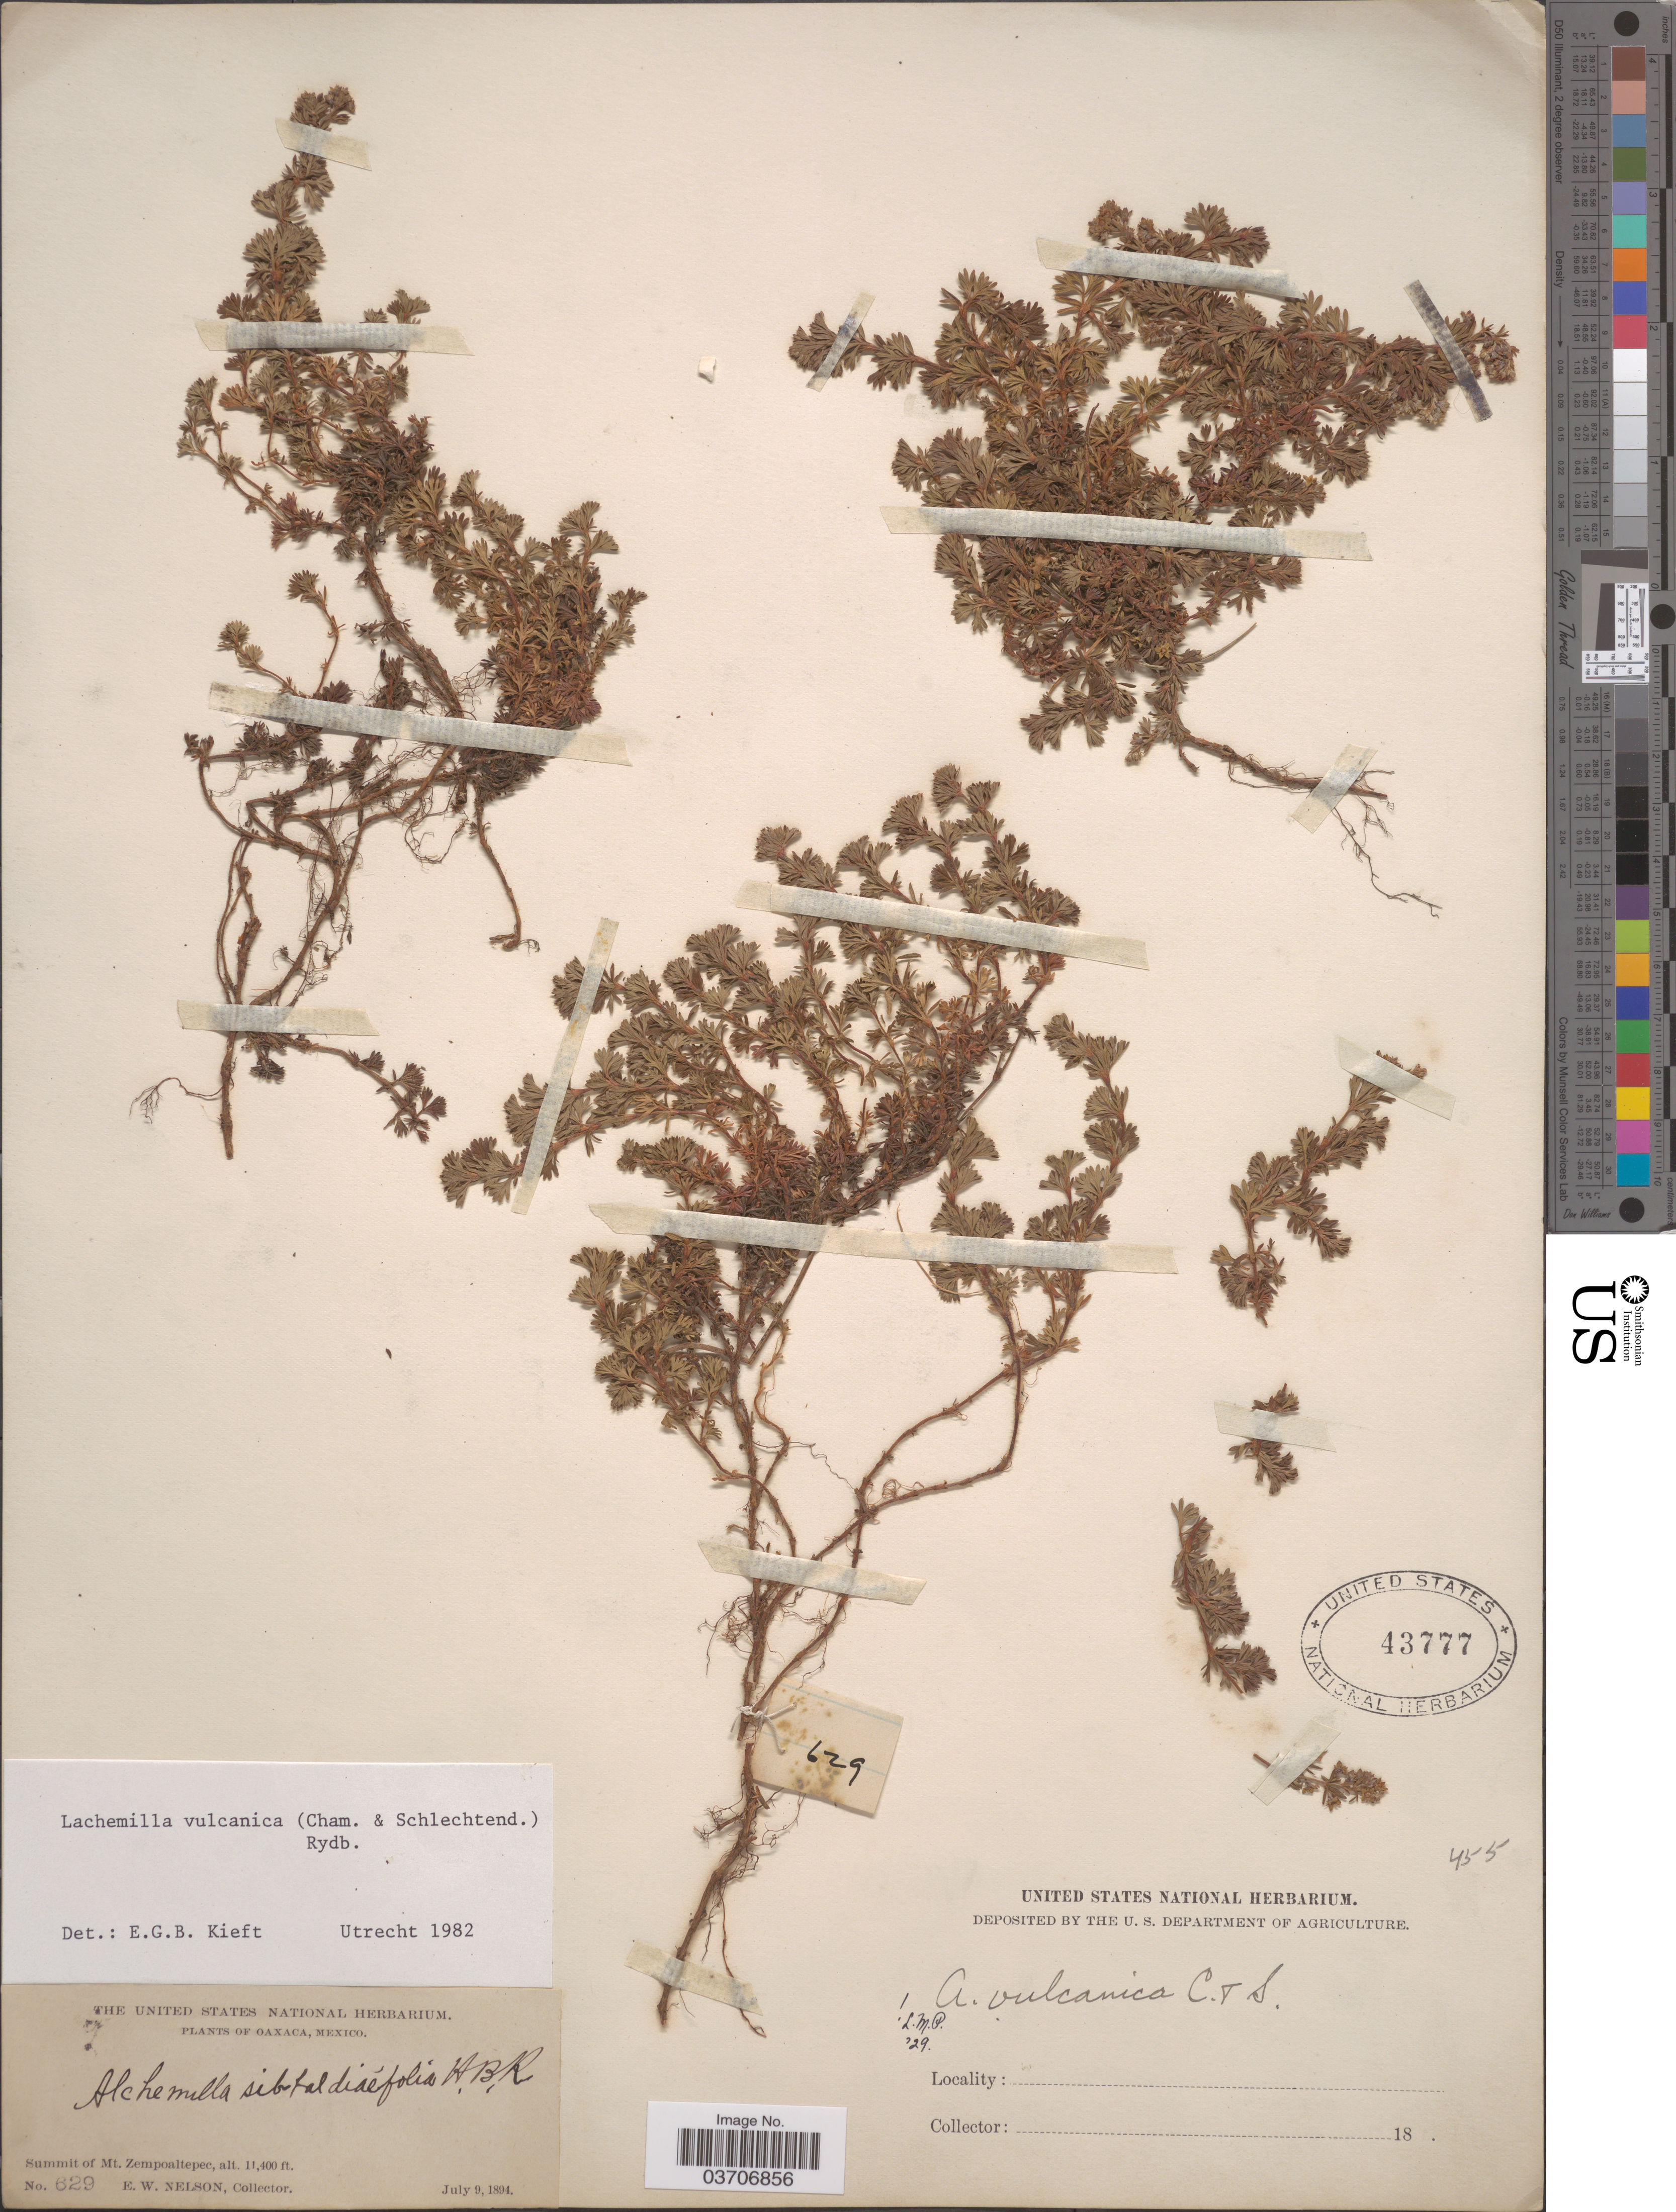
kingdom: Plantae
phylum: Tracheophyta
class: Magnoliopsida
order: Rosales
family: Rosaceae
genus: Lachemilla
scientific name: Lachemilla vulcanica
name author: (Cham. & Schltdl.) Rydb.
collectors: E. W. Nelson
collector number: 629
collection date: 1894-07-09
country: Mexico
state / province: Oaxaca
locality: Summit of Mt. Zempoaltepec.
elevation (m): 3475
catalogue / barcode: US 43777